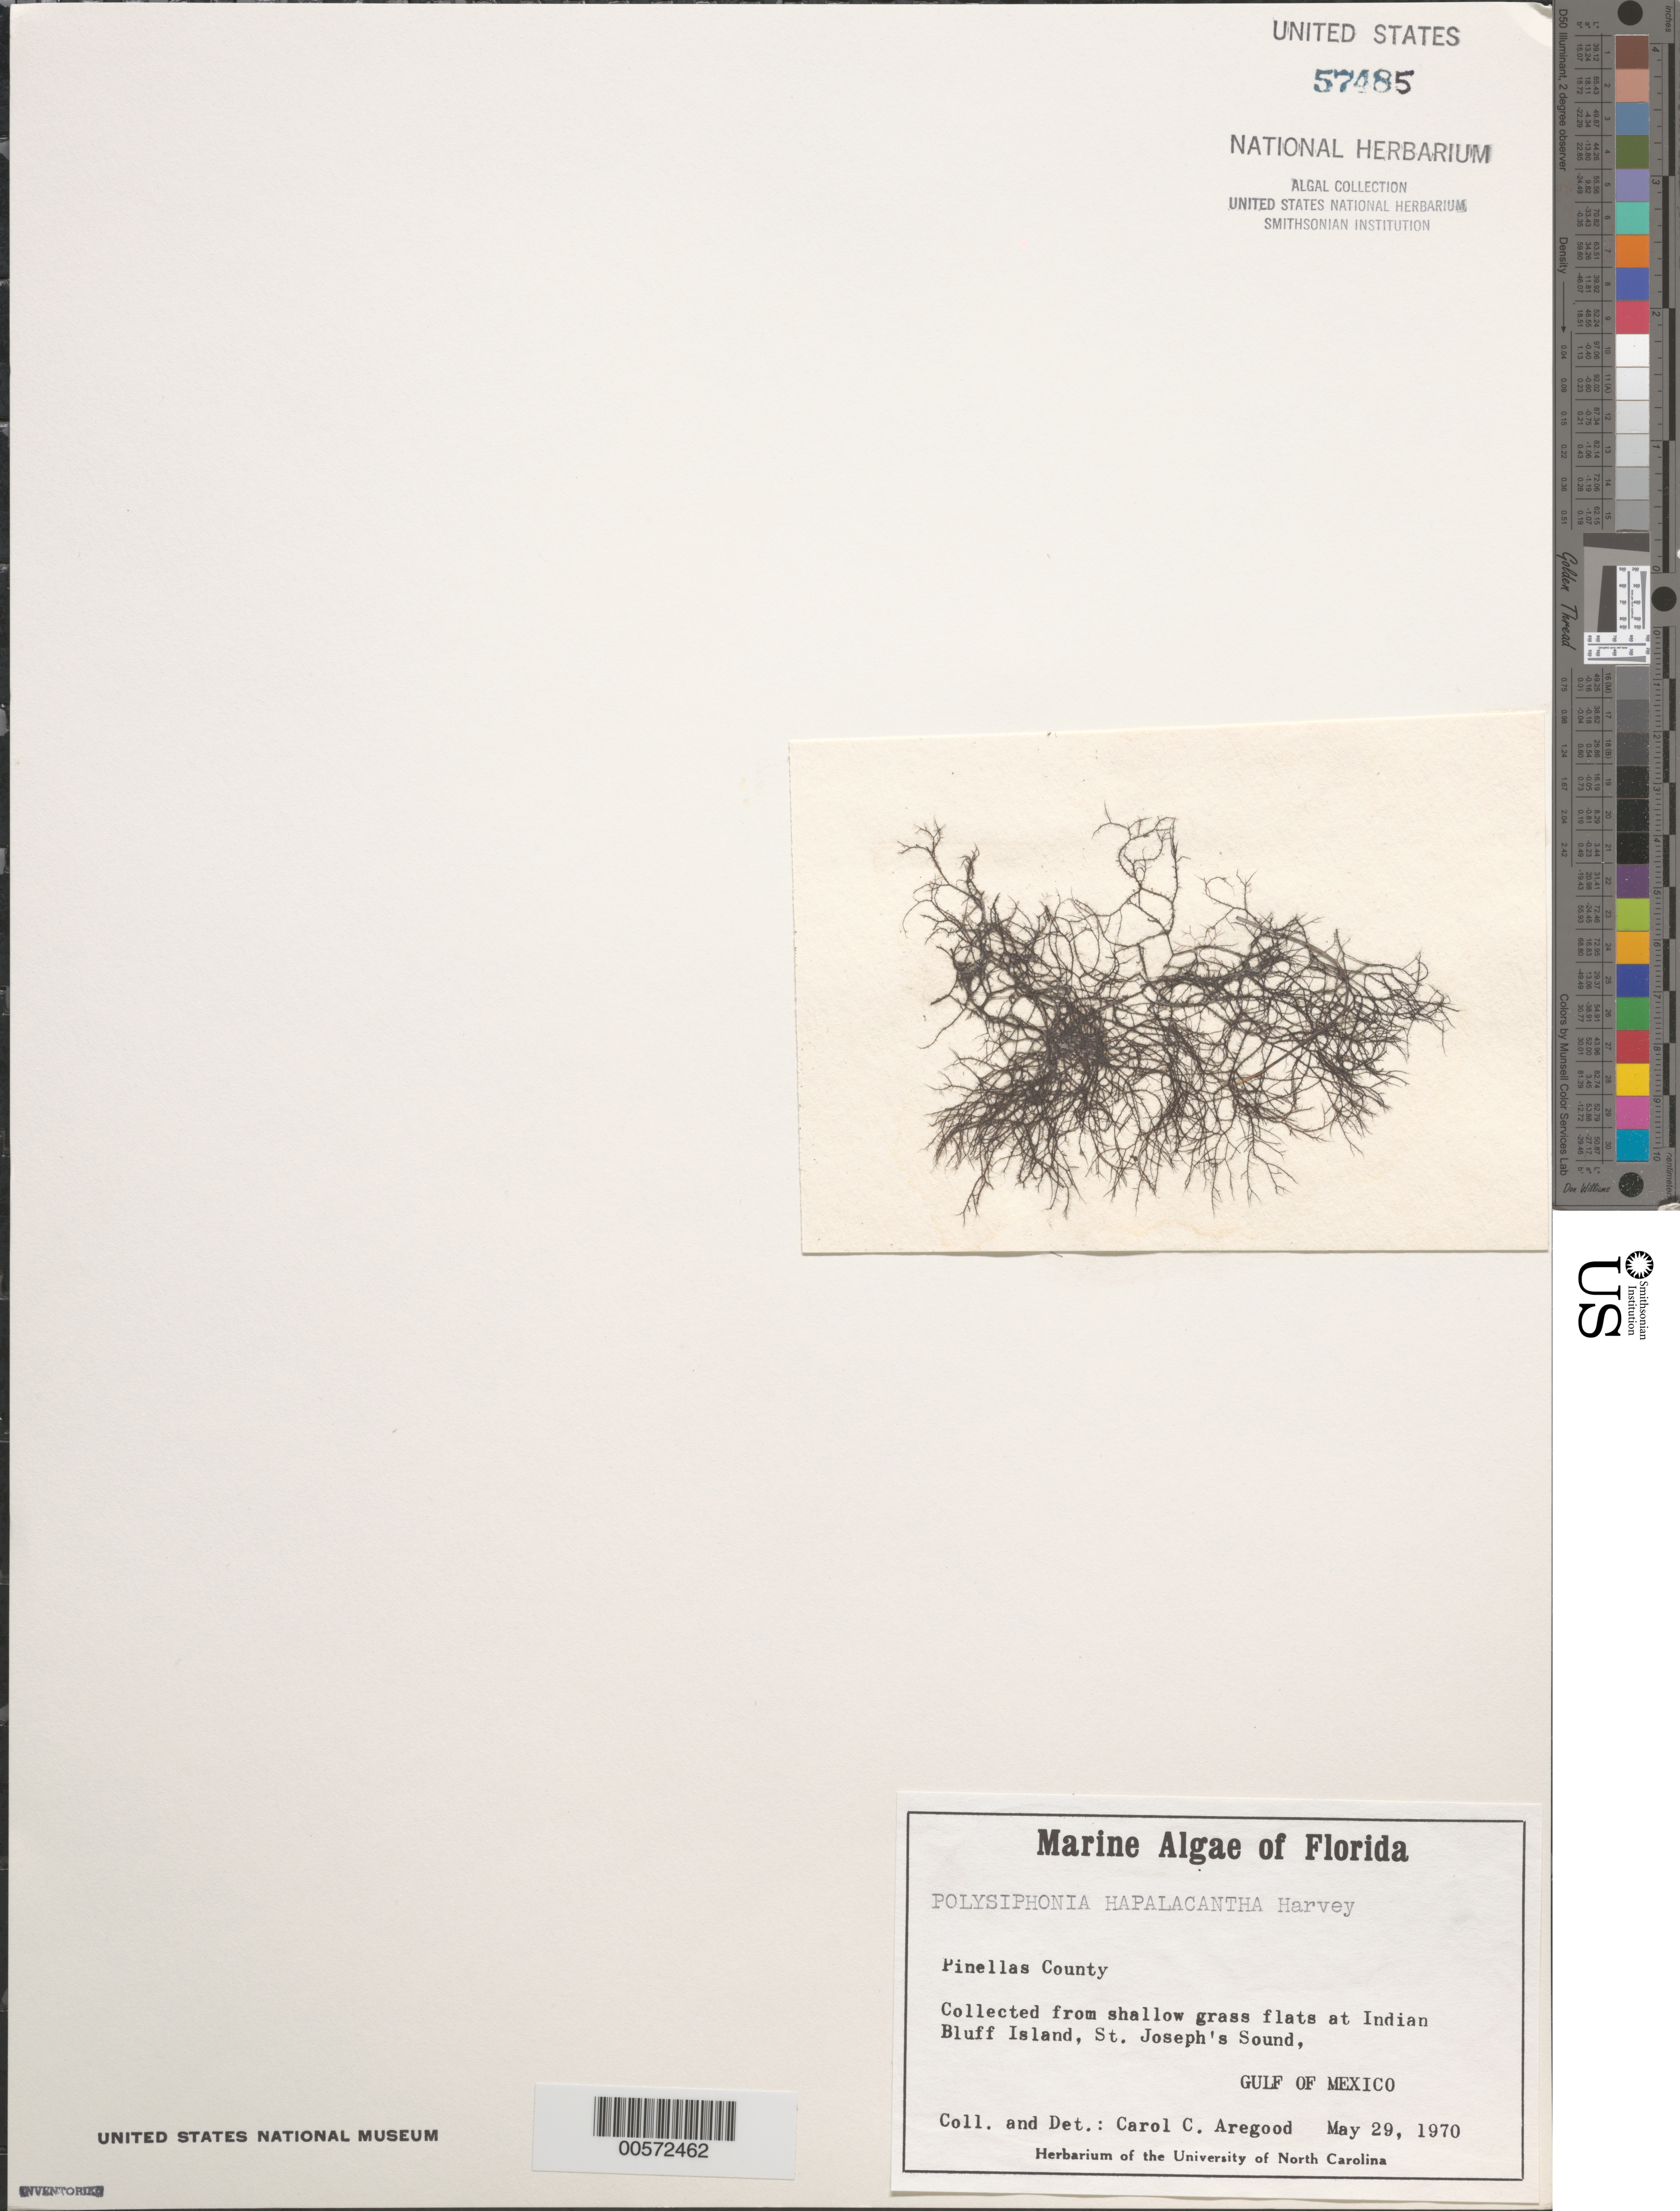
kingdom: Plantae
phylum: Rhodophyta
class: Florideophyceae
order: Ceramiales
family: Rhodomelaceae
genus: Polysiphonia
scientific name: Polysiphonia hapalacantha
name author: Harv.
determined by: Aregood, C. C.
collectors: C. Aregood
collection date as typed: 29 May 1970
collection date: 1970-05-29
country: United States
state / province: Florida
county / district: Pinellas County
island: Indian Bluff Island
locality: St. Joseph Sound, Gulf of Mexico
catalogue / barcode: US 57485